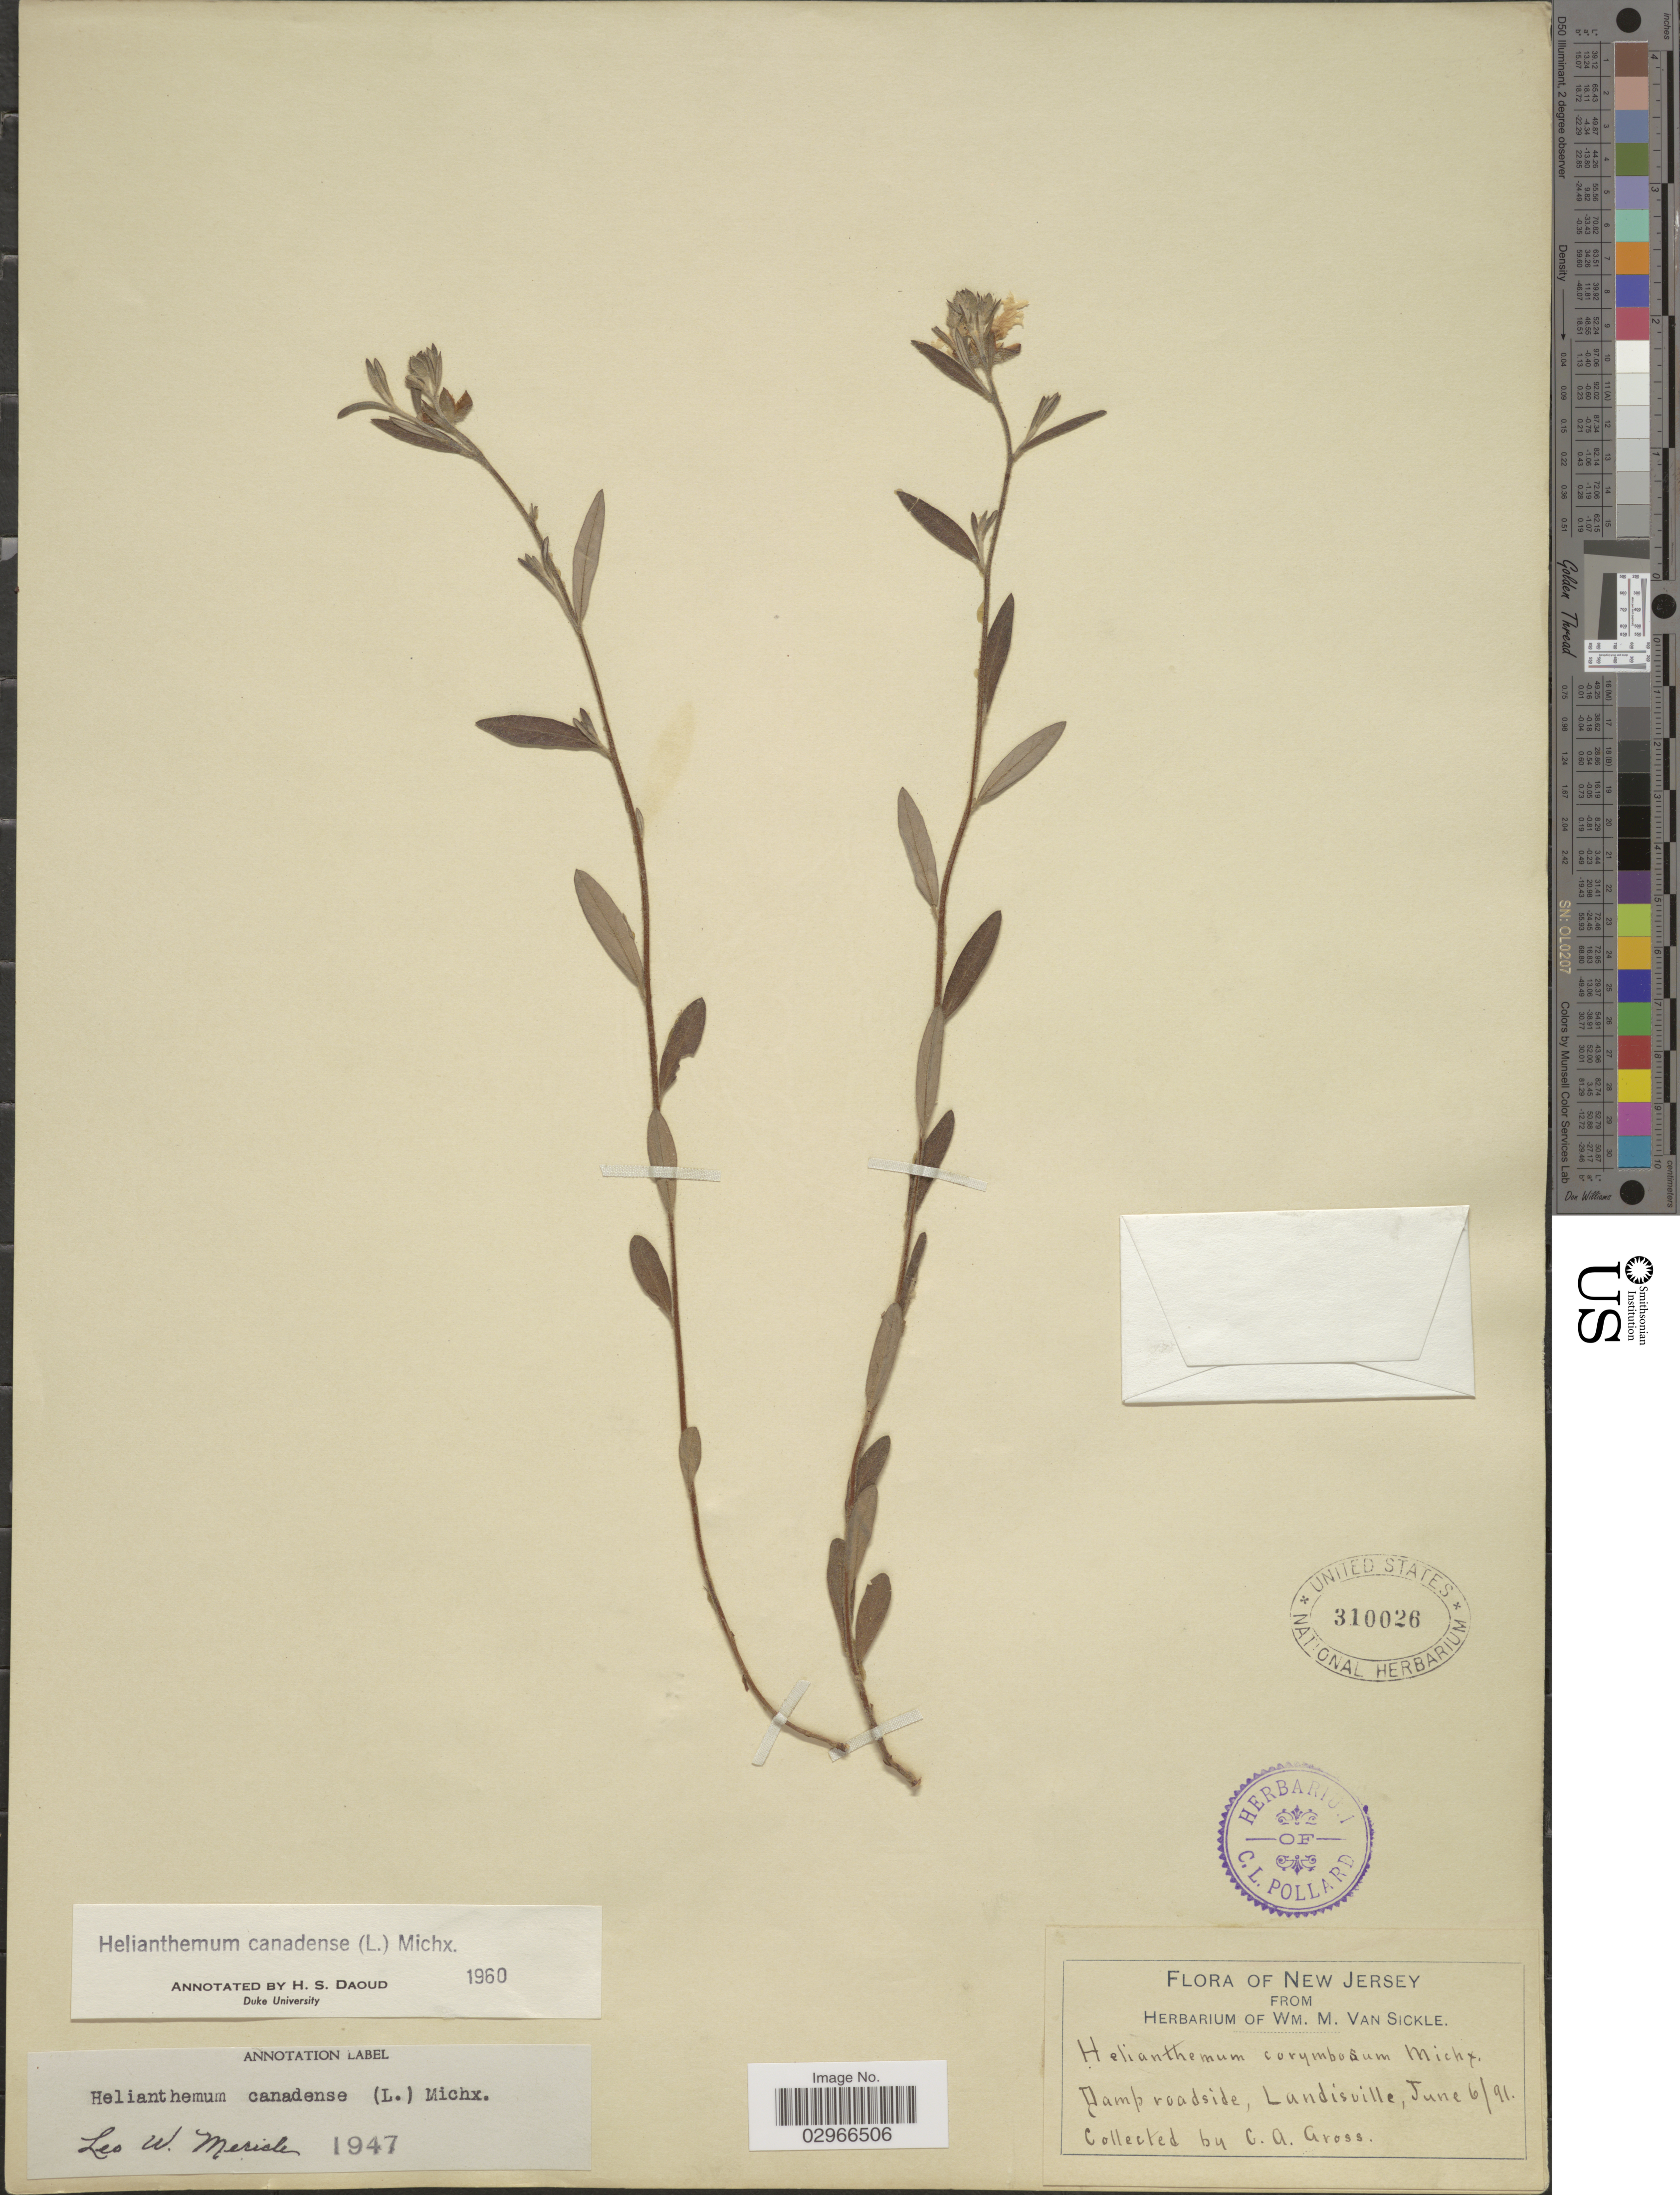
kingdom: Plantae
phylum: Tracheophyta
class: Magnoliopsida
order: Malvales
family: Cistaceae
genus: Helianthemum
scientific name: Helianthemum canadense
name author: (L.) Michx.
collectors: C. A. Gross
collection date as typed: Transcribed d/m/y: 6/6/91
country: United States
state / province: New Jersey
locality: Damp roadside, Landisville.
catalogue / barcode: US 310026